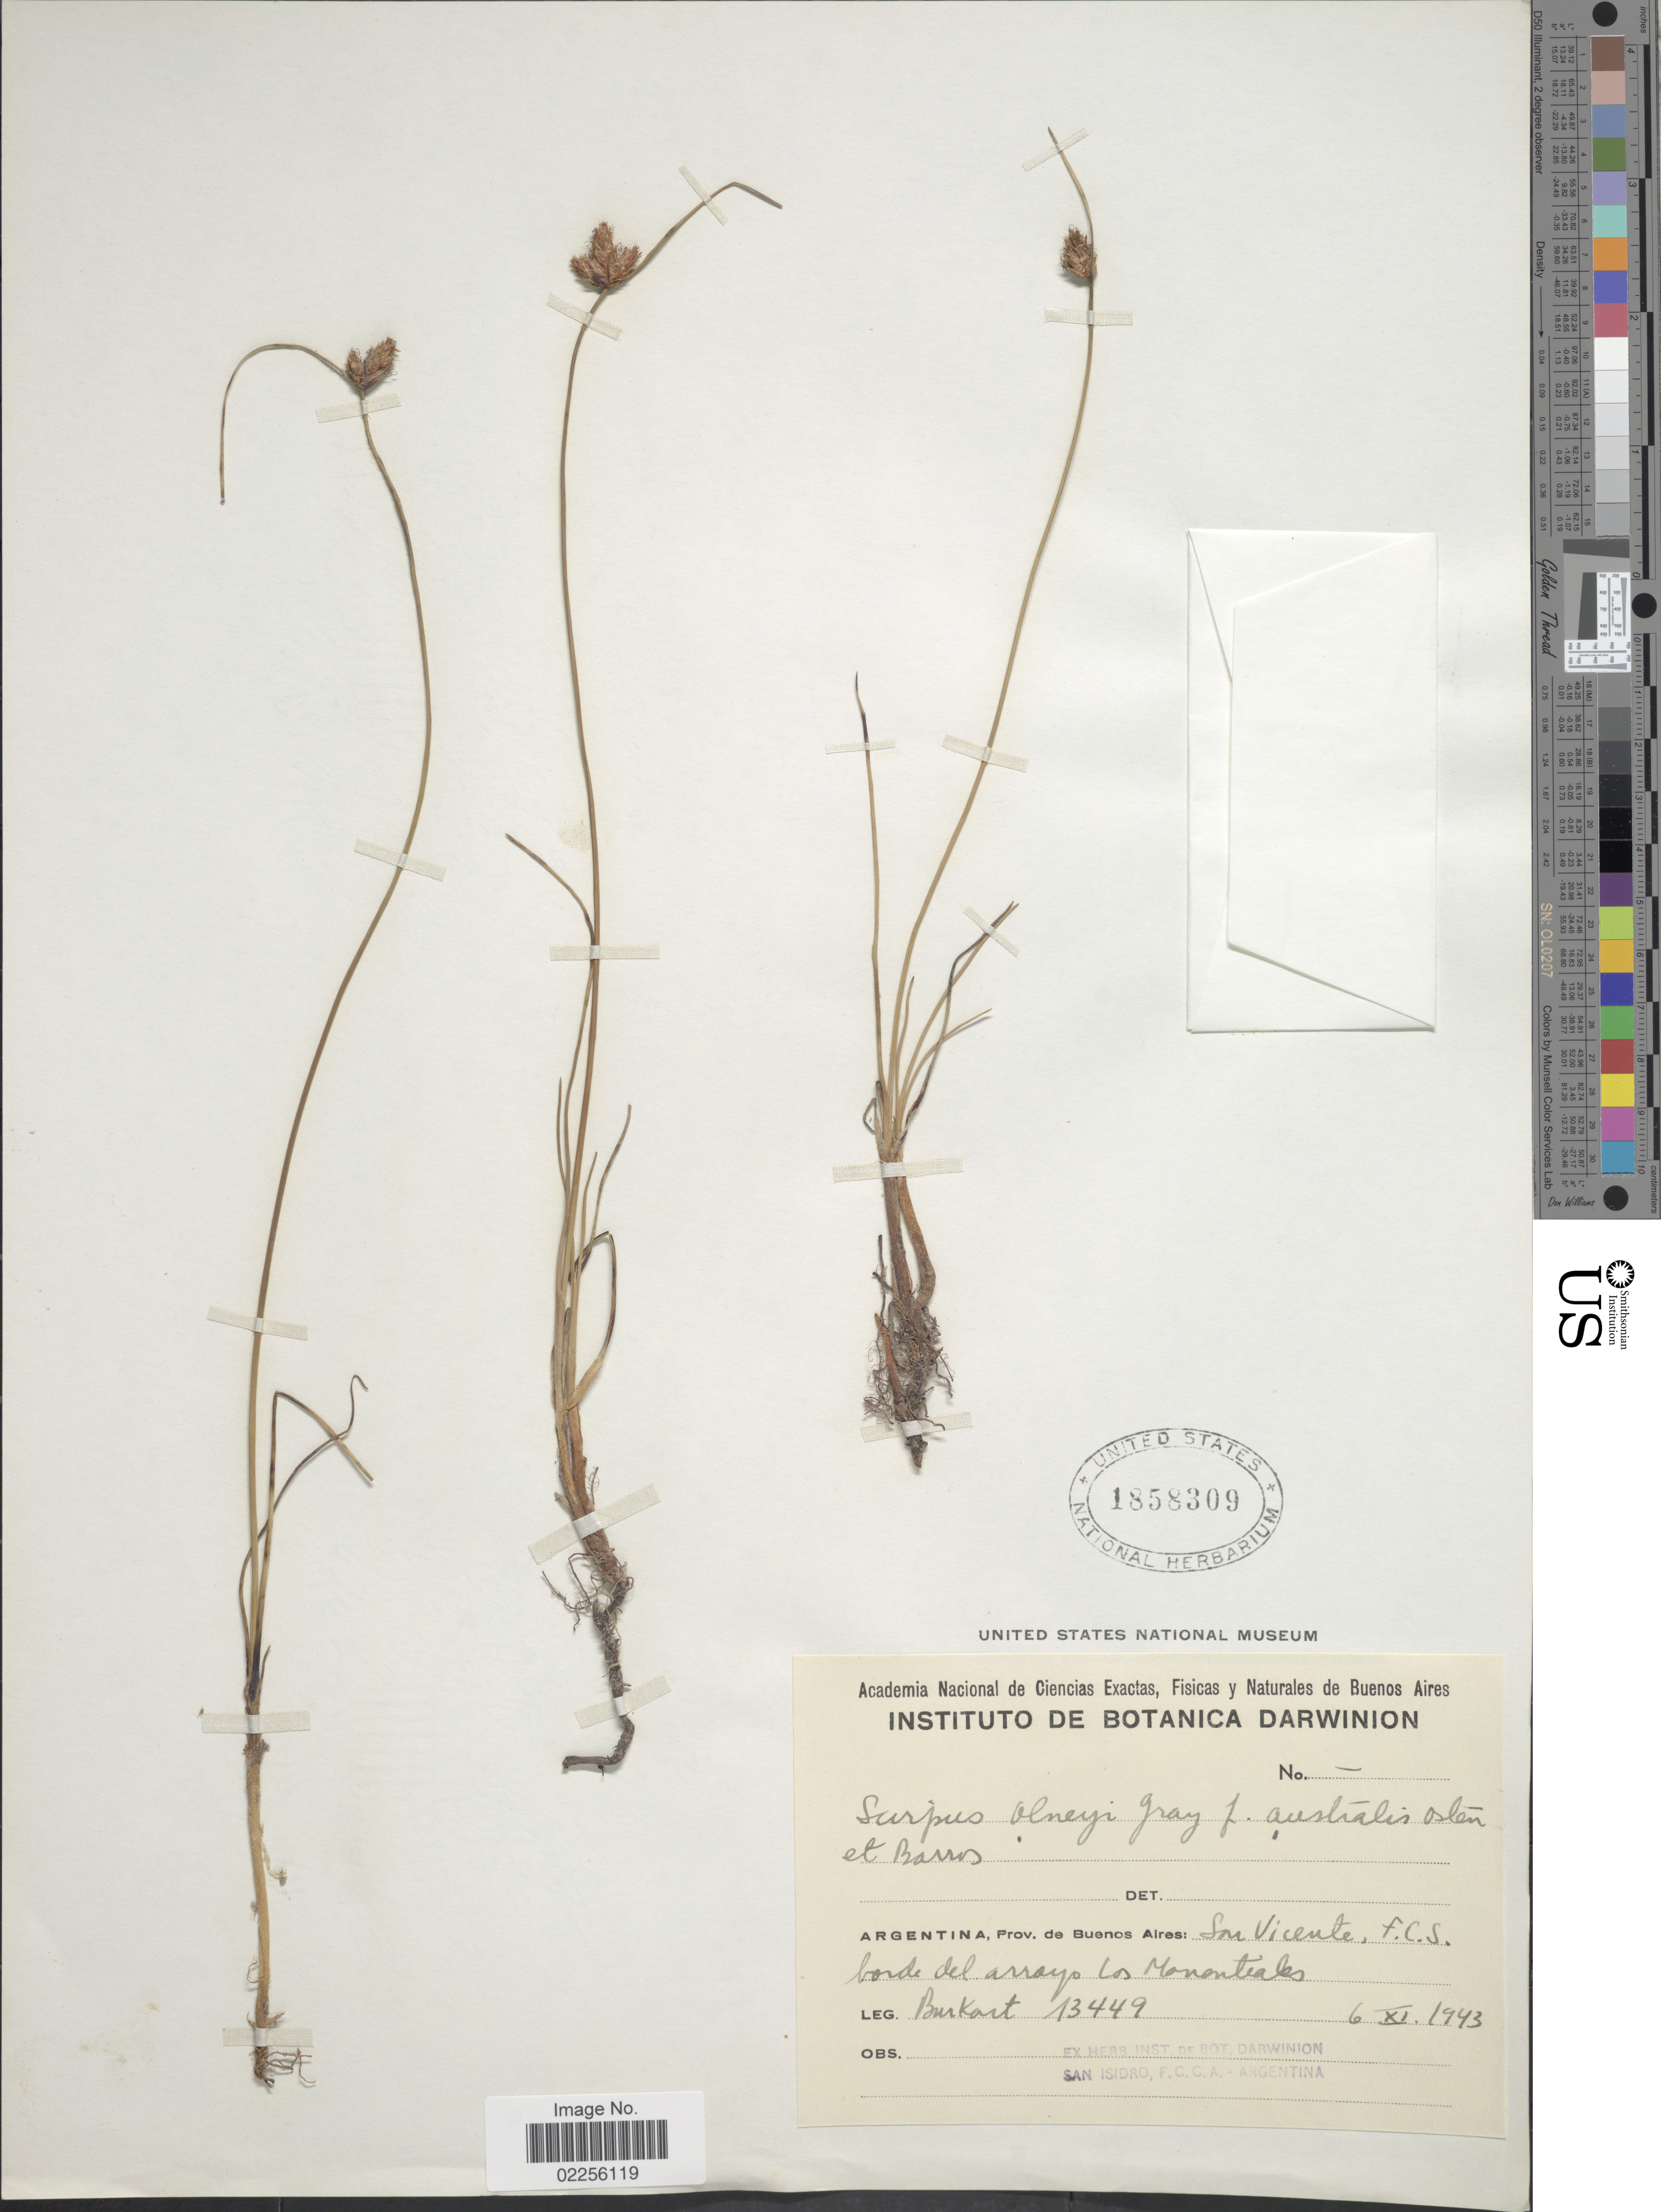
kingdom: Plantae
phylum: Tracheophyta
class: Liliopsida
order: Poales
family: Cyperaceae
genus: Schoenoplectus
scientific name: Schoenoplectus americanus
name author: (Pers.) Volkart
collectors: -- Burkart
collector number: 13449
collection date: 1943-11-06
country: Argentina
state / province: Buenos Aires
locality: San Vicente, F.C.S. bord del arrayo Los Manantiales.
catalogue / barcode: US 1858309